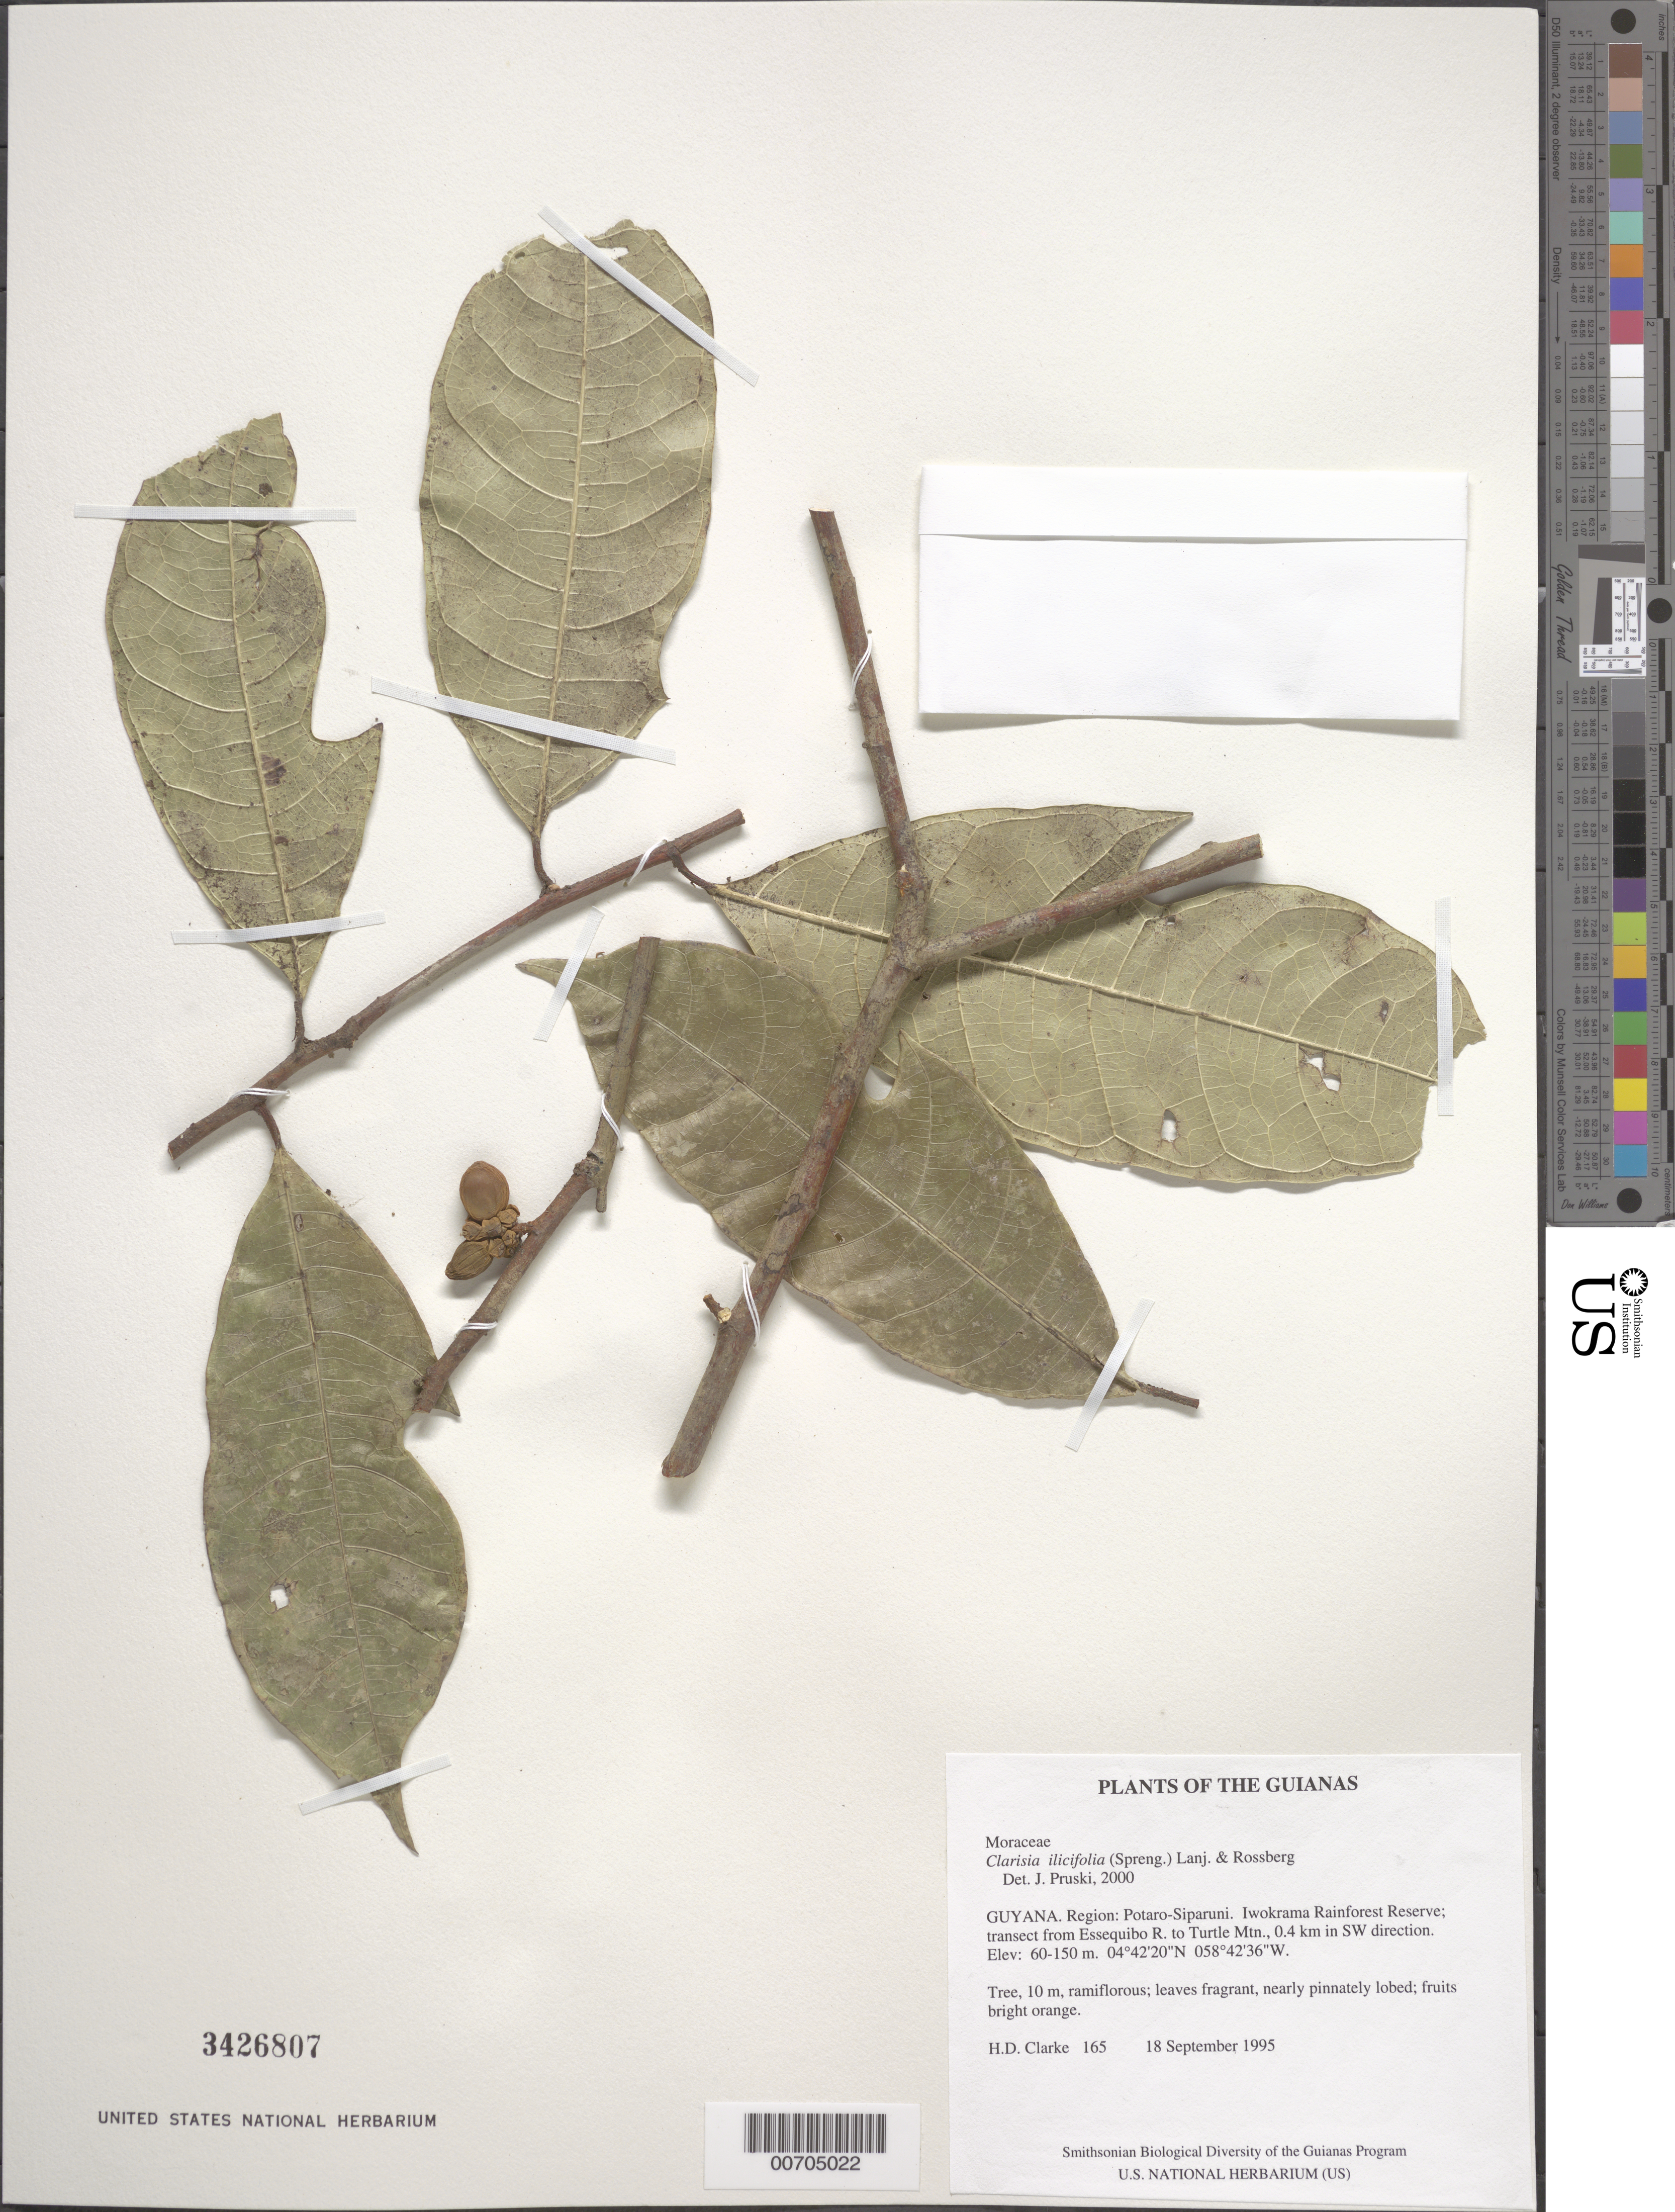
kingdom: Plantae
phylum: Tracheophyta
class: Magnoliopsida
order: Rosales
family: Moraceae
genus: Clarisia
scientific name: Clarisia ilicifolia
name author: (Spreng.) Lanj. & Rossberg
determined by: Pruski, J. F.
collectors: H. D. Clarke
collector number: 165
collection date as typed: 18 September 1995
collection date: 1995-09-18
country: Guyana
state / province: Potaro-Siparuni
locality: Iwokrama Rainforest Reserve; transect from Essequibo R. to Turtle Mtn., 0.4 km in SW direction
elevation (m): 60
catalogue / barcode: US 3426807